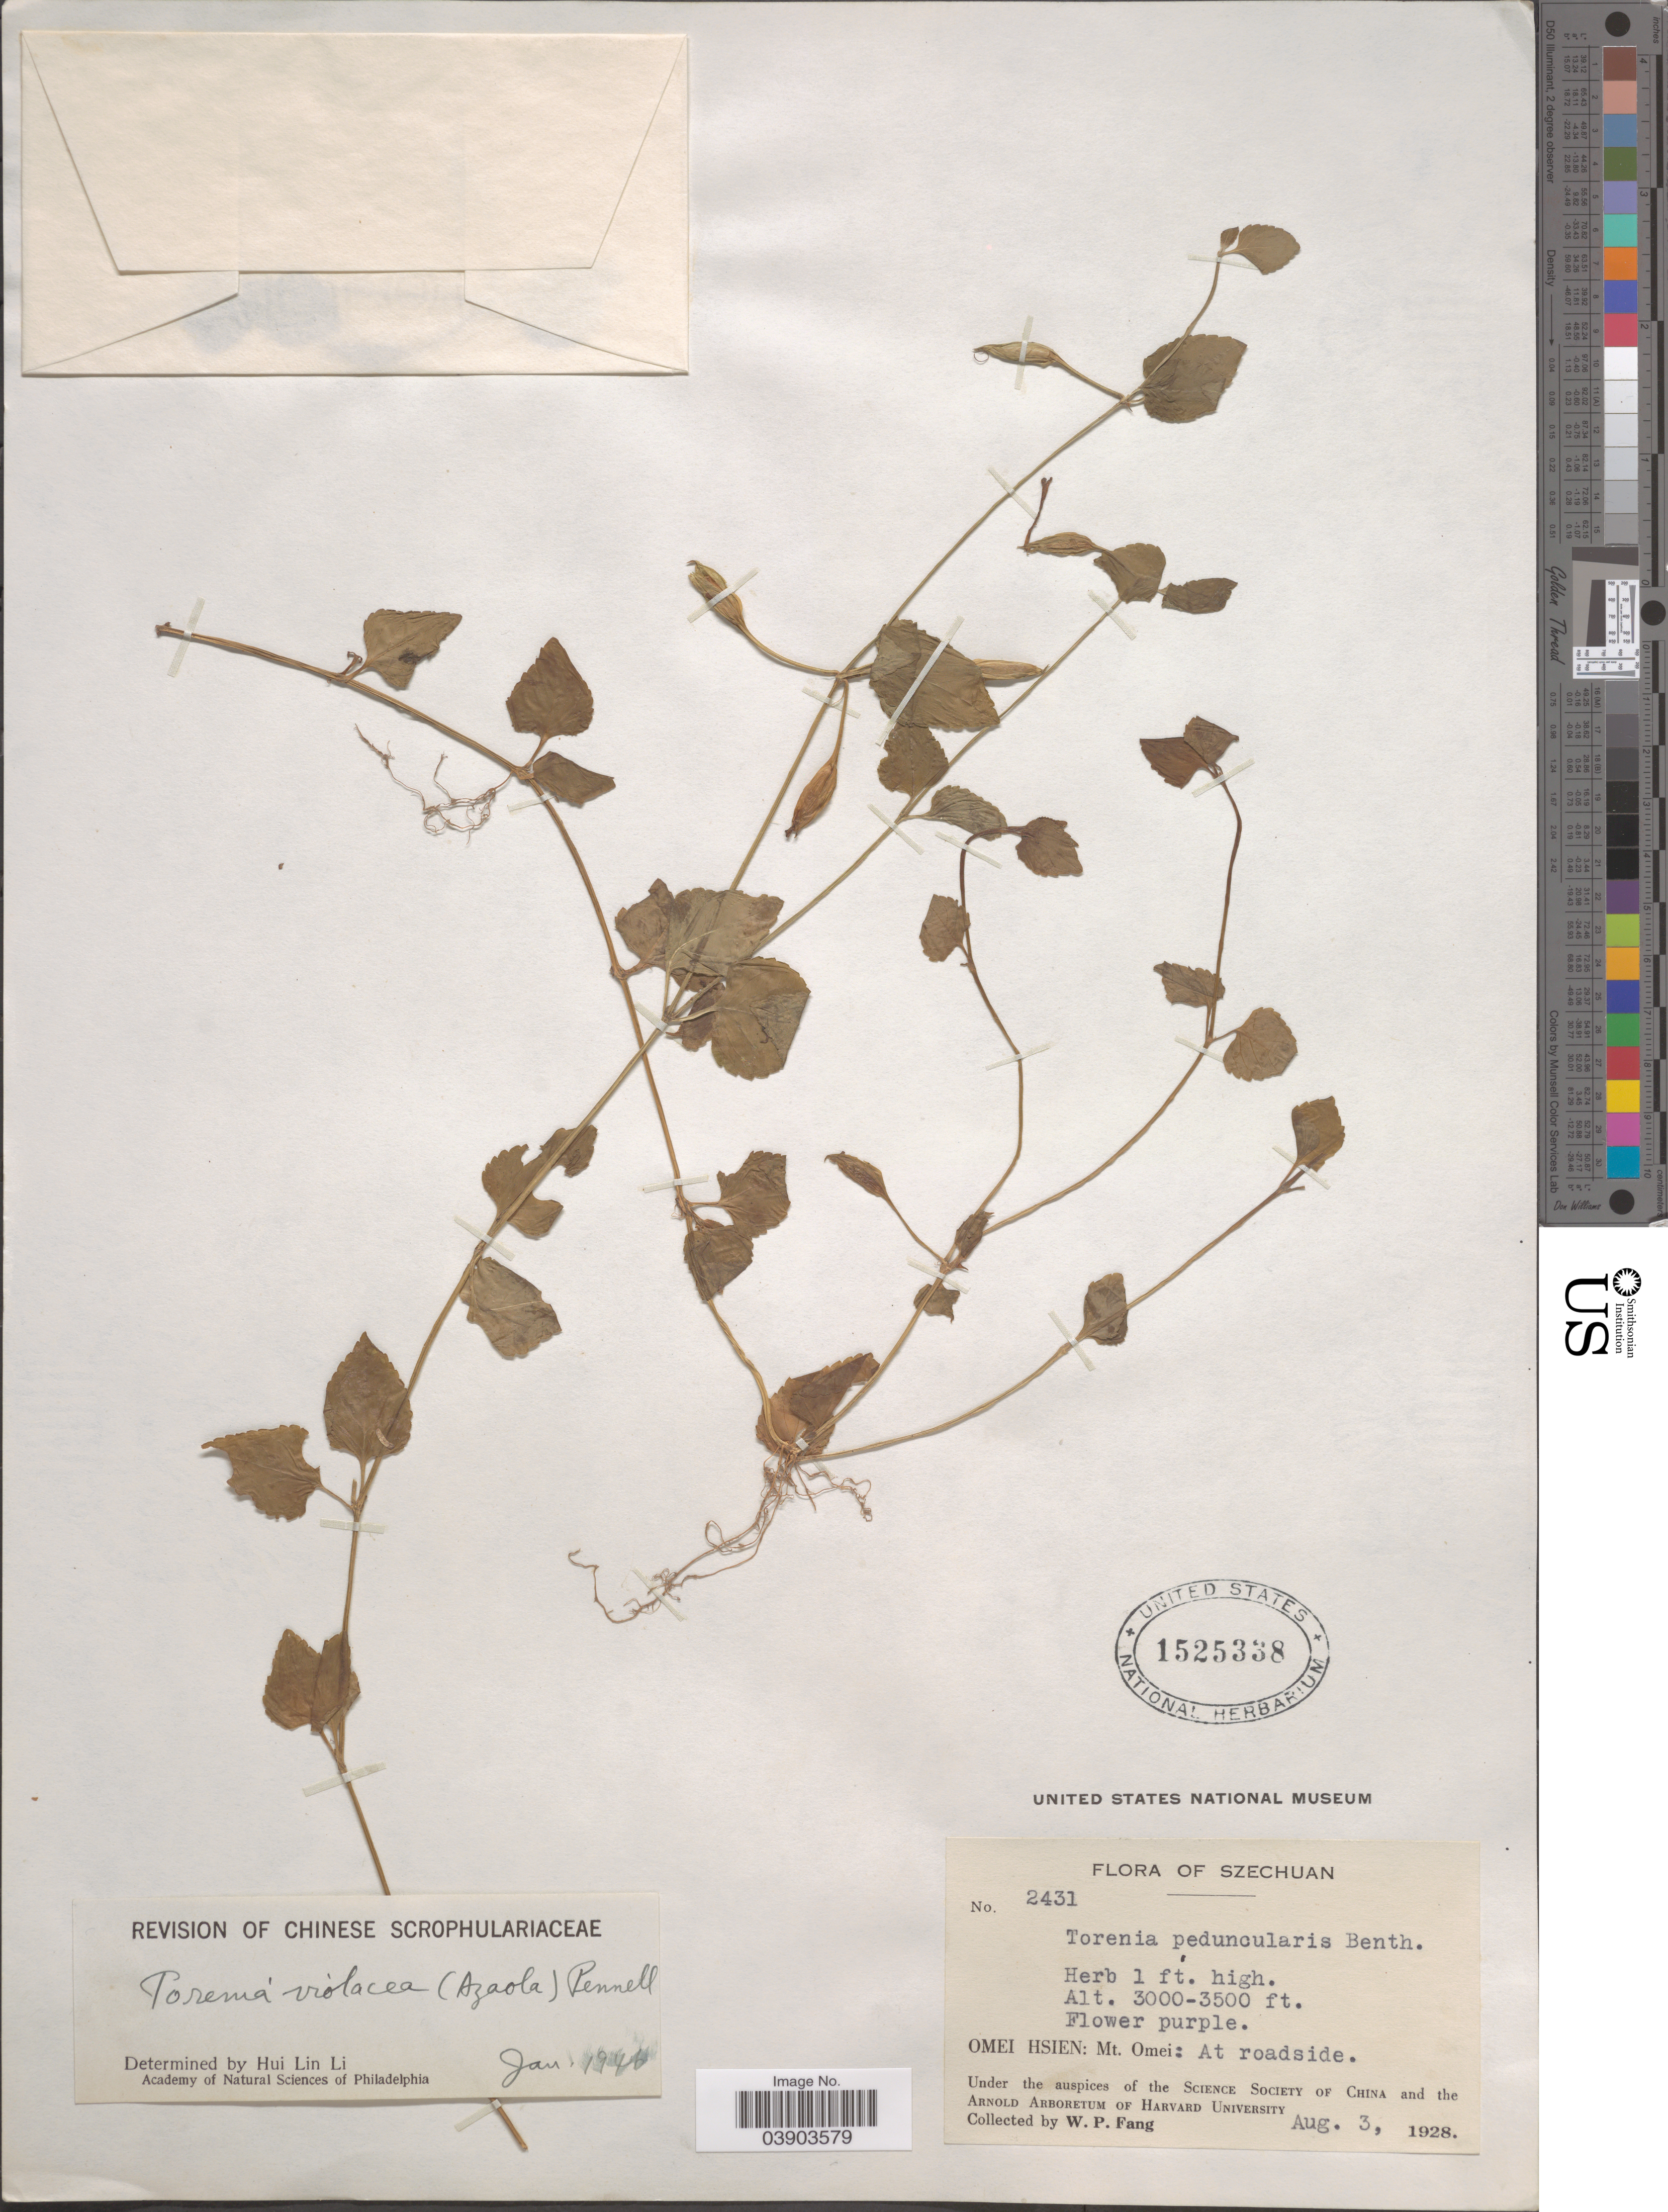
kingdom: Plantae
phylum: Tracheophyta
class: Magnoliopsida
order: Lamiales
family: Linderniaceae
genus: Torenia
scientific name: Torenia violacea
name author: (Azaola ex Blanco) Pennell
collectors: W. P. Fang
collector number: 2431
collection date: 1928-08-03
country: China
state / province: Sichuan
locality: Szechuan. Omei Hsien: Mt. Omei.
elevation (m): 914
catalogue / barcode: US 1525338